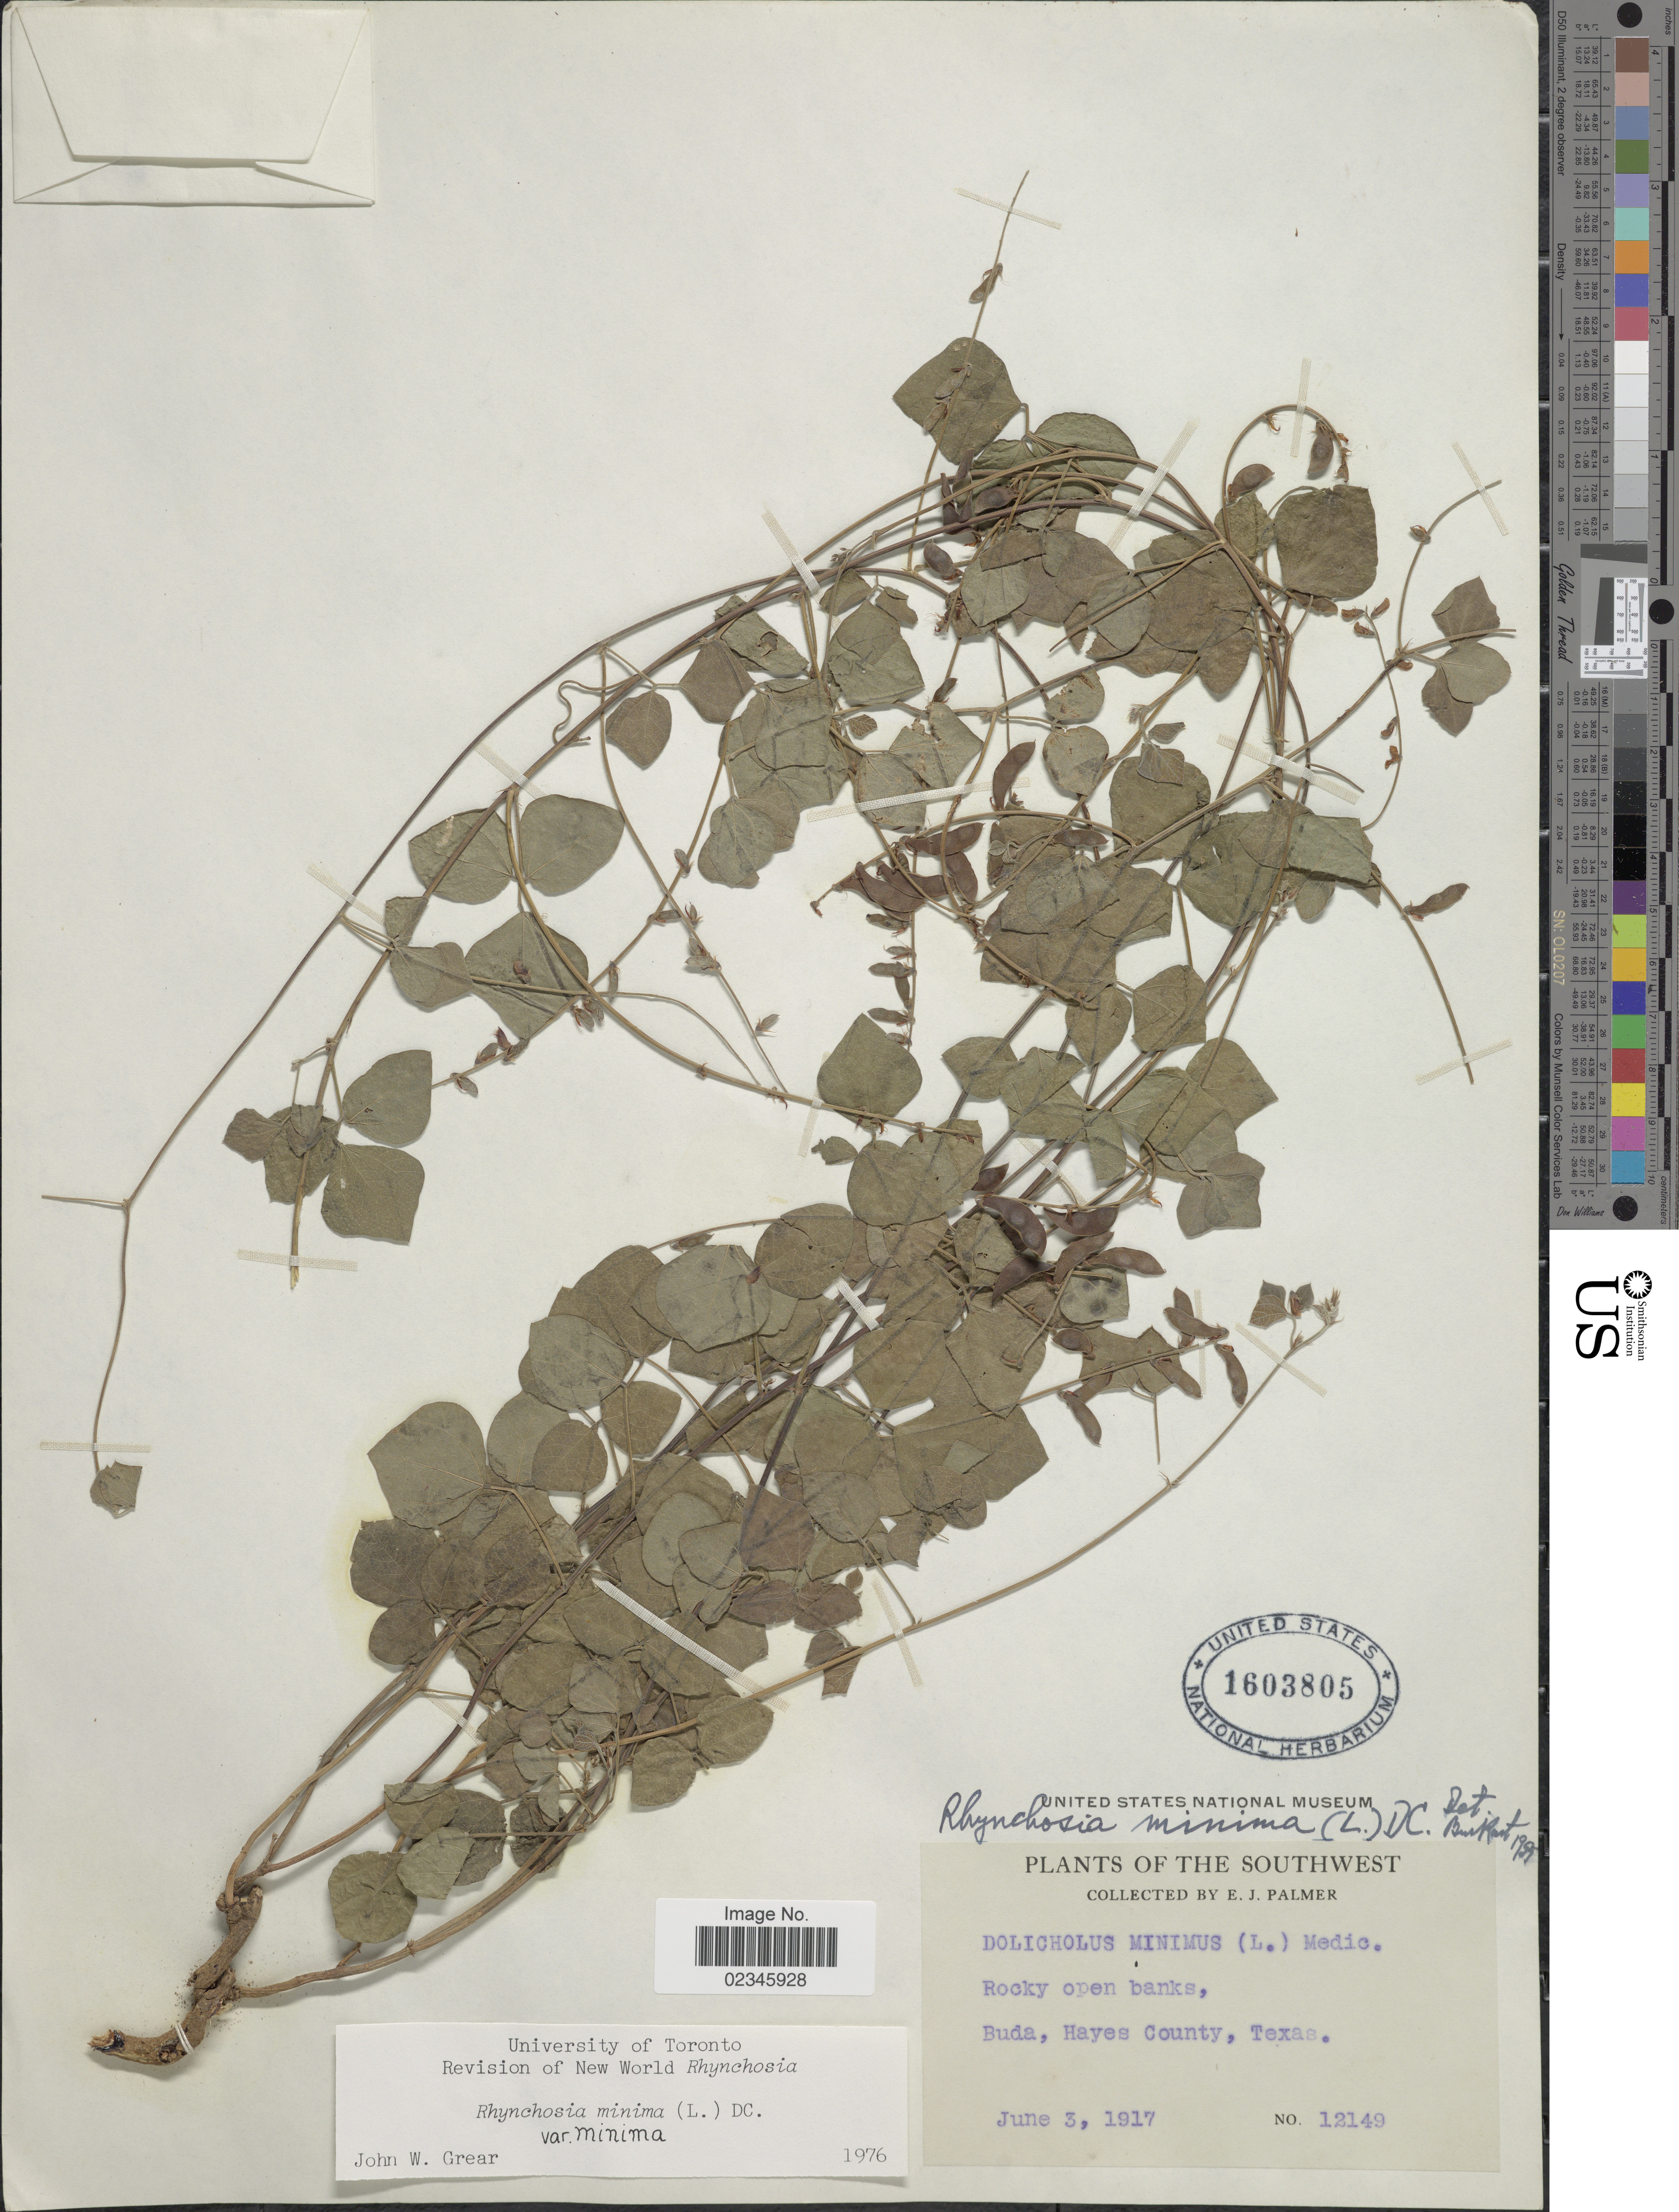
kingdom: Plantae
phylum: Tracheophyta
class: Magnoliopsida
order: Fabales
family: Fabaceae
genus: Rhynchosia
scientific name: Rhynchosia minima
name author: (L.) DC.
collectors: E. J. Palmer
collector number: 12149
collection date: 1917-06-03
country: United States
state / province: Texas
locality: Southwest, rocky openbank, Buda, Hayes County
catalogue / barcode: US 1603805